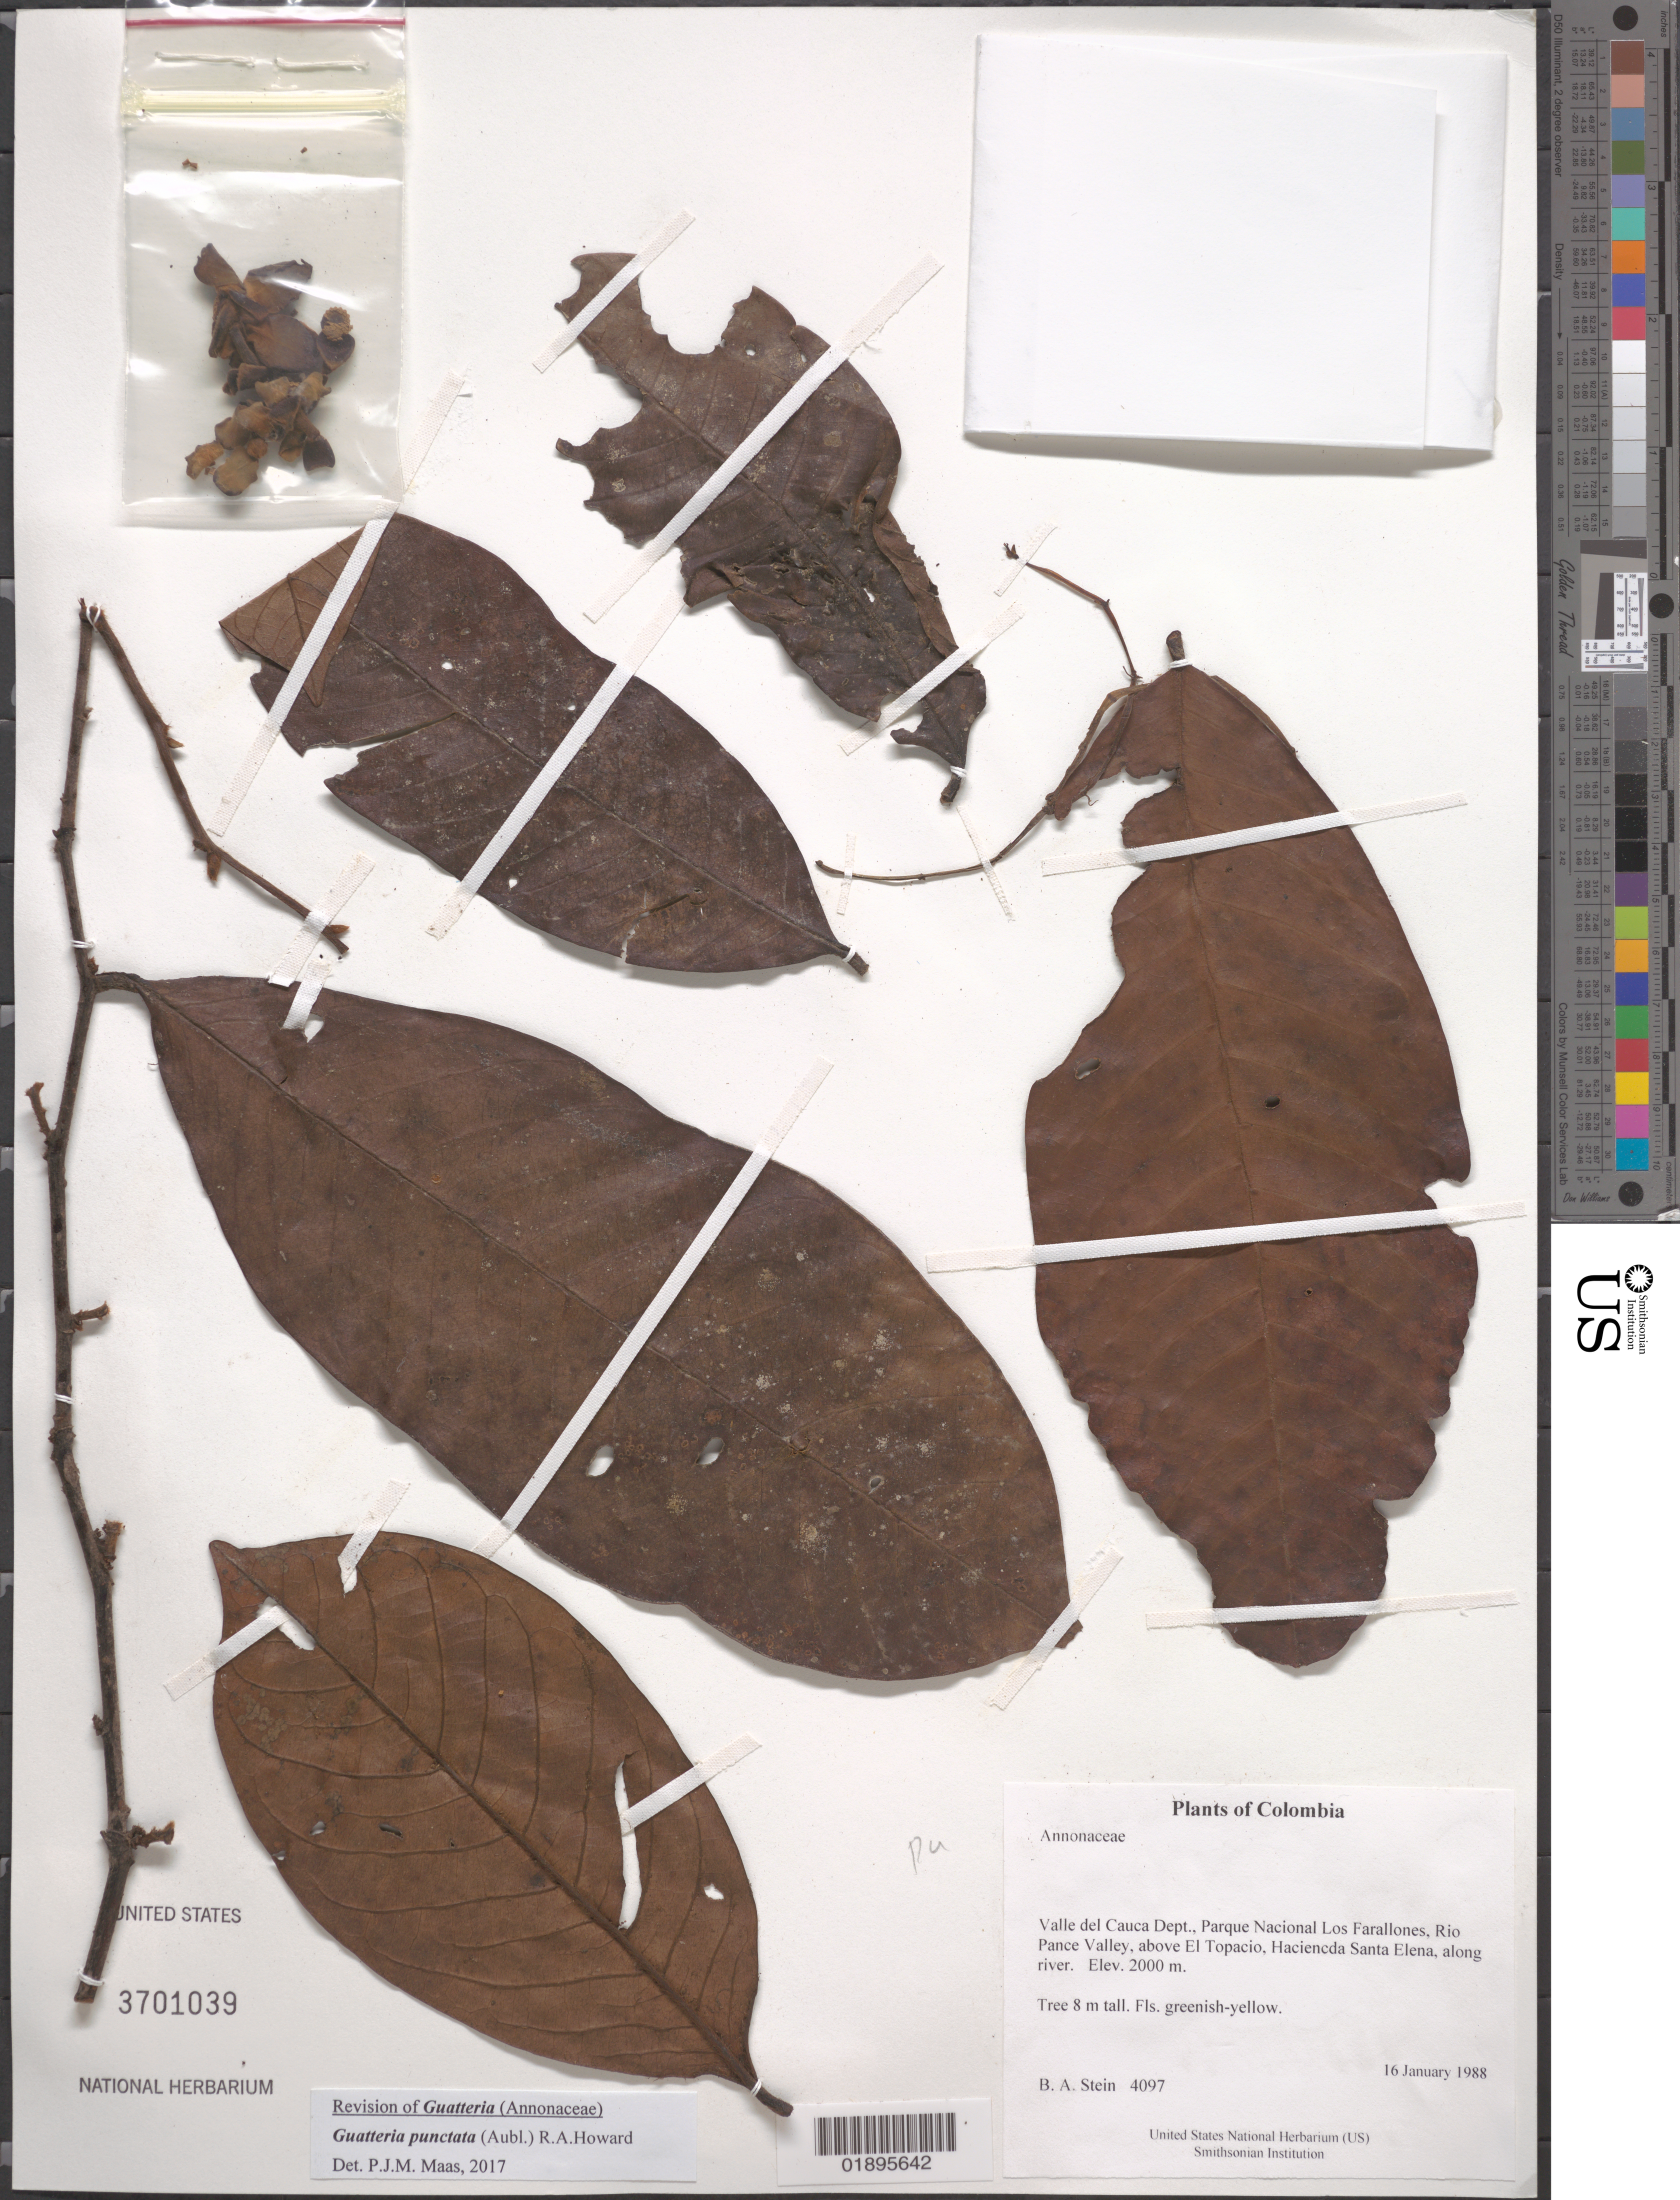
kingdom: Plantae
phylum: Tracheophyta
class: Magnoliopsida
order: Magnoliales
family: Annonaceae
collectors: B. A. Stein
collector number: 4097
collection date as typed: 16 January 1988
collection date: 1988-01-16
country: Colombia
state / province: Valle del Cauca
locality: Parque Nacional Los Farallones, Rio Pance Valley, above El Topacio, Haciencda Santa Elena, along river.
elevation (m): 2000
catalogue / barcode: US 3701039